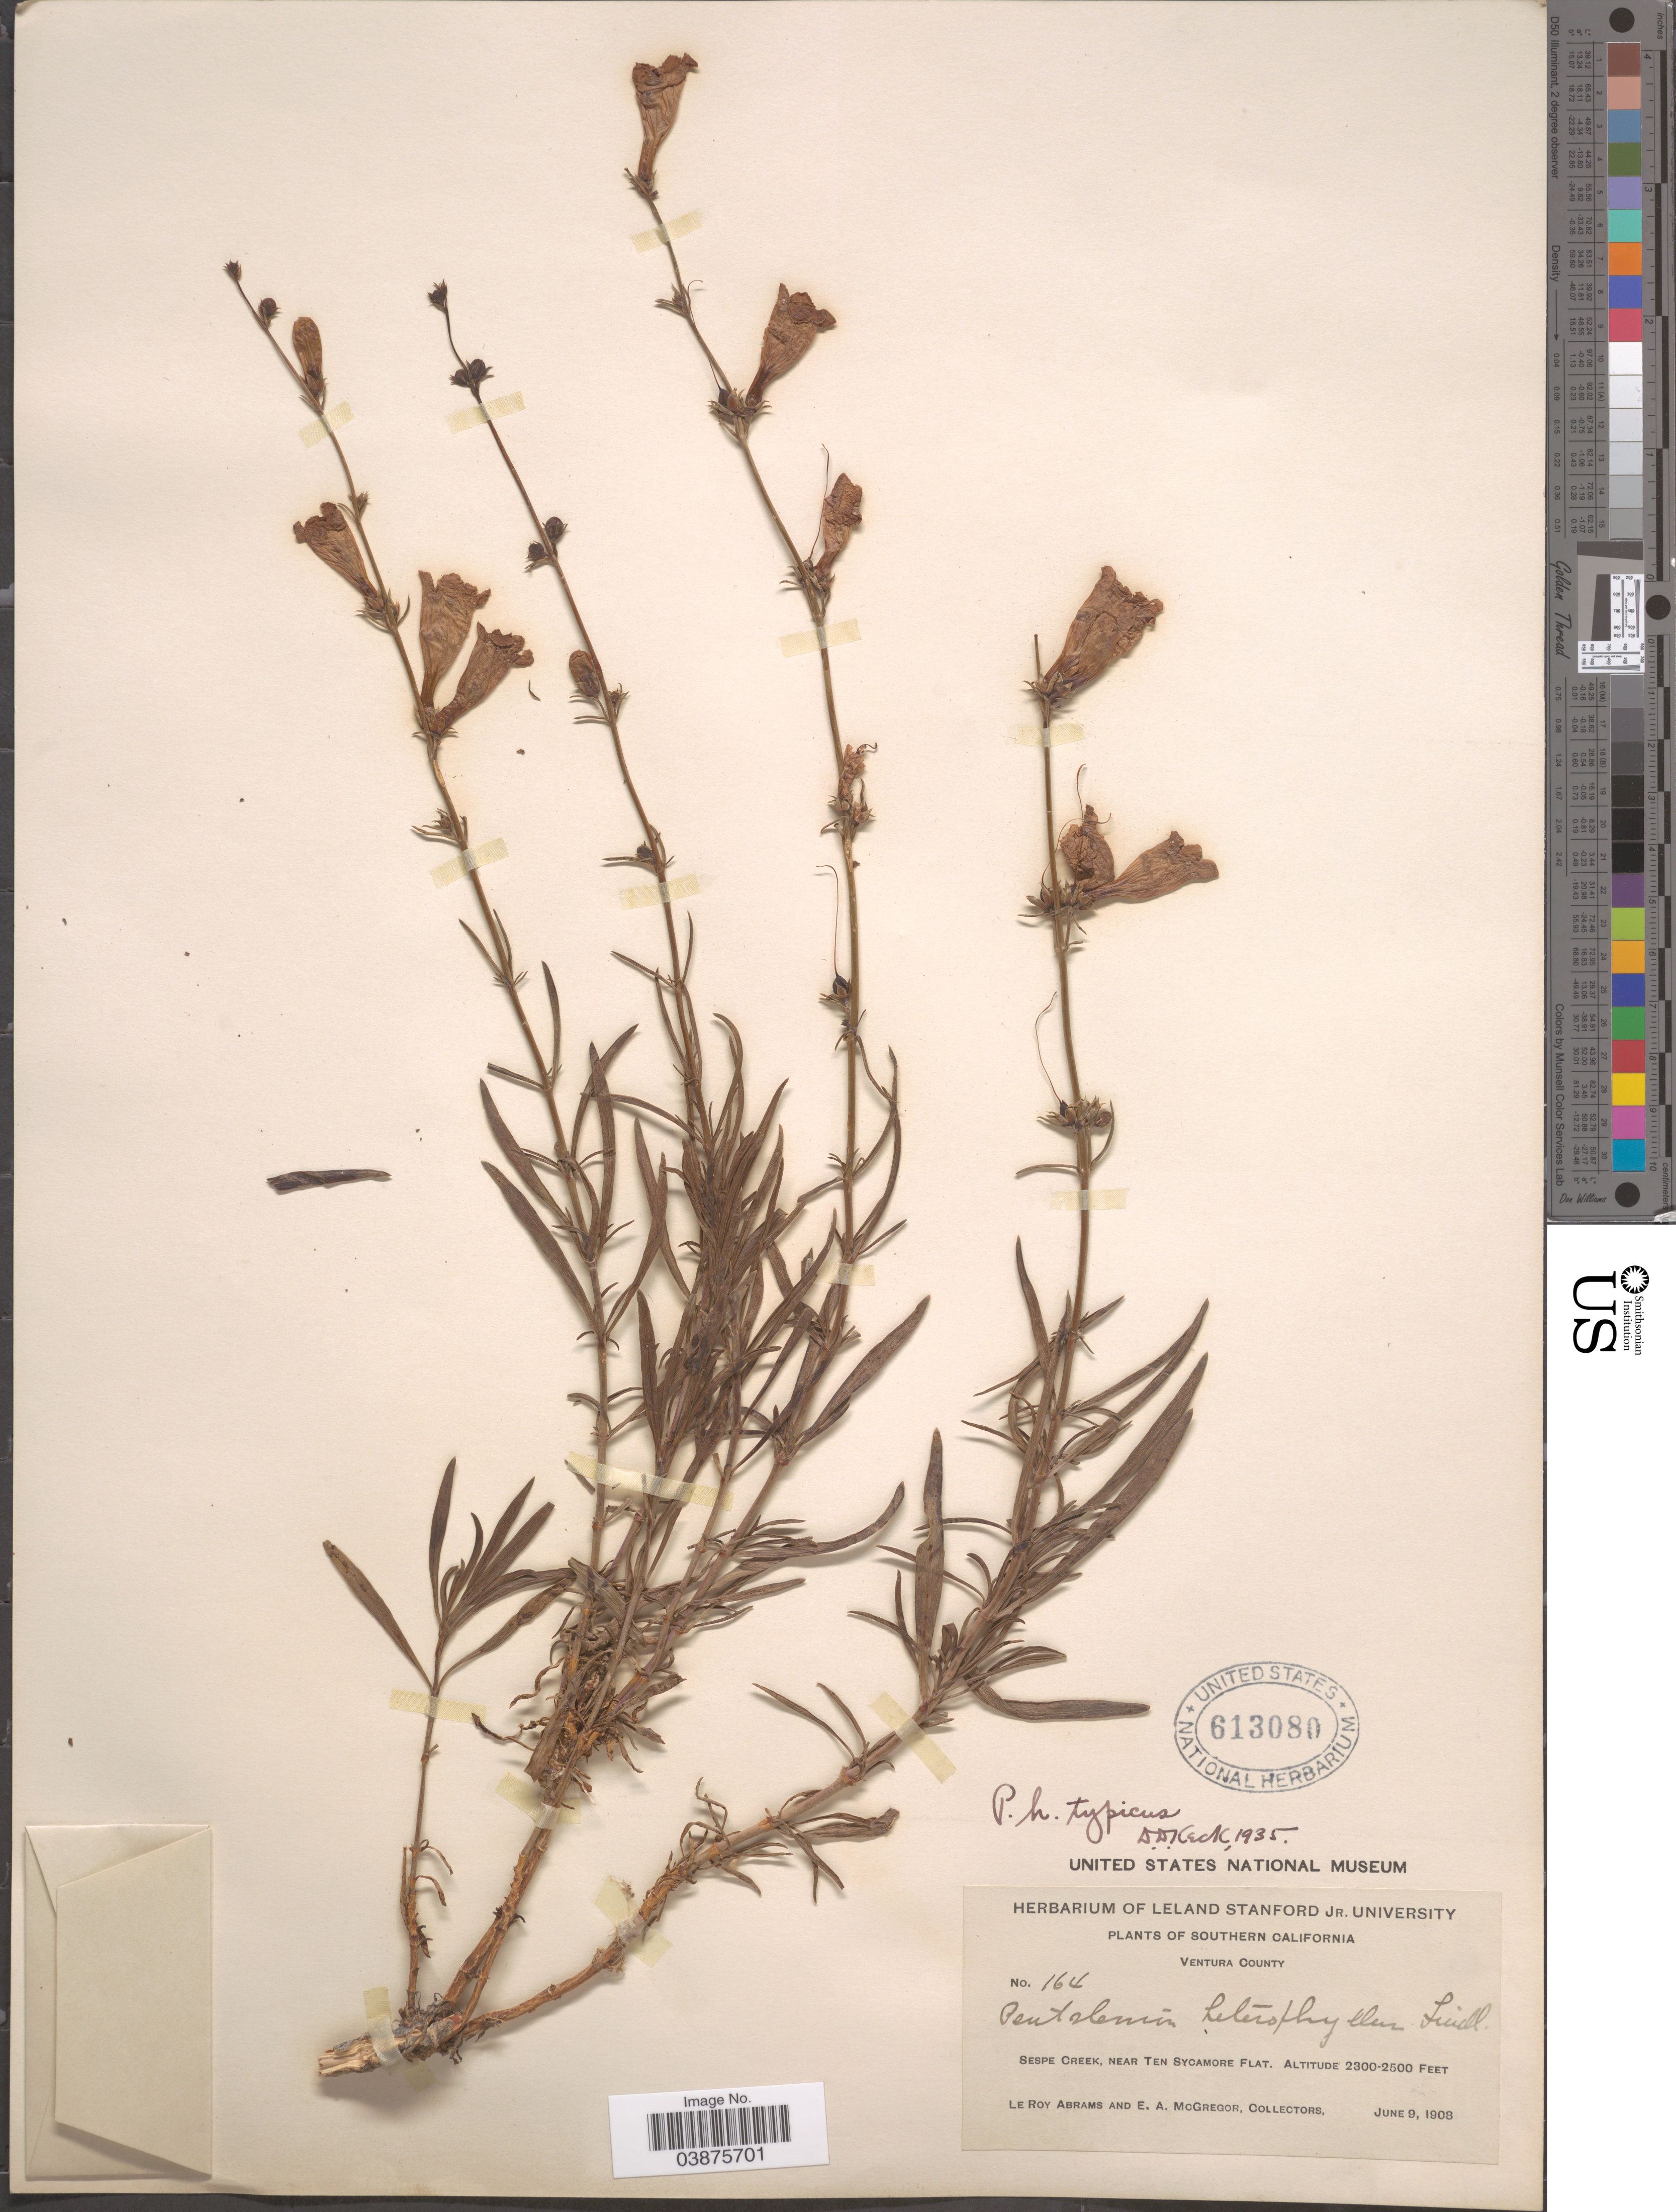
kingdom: Plantae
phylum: Tracheophyta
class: Magnoliopsida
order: Lamiales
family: Plantaginaceae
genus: Penstemon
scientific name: Penstemon heterophyllus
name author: Lindl.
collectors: L. Abrams & E. A. McGregor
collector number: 164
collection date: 1908-06-09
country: United States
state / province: California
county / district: Ventura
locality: Southern California. Ventura County. Sespe Creek, near Ten Sycamore Flat.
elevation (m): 701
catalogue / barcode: US 613080